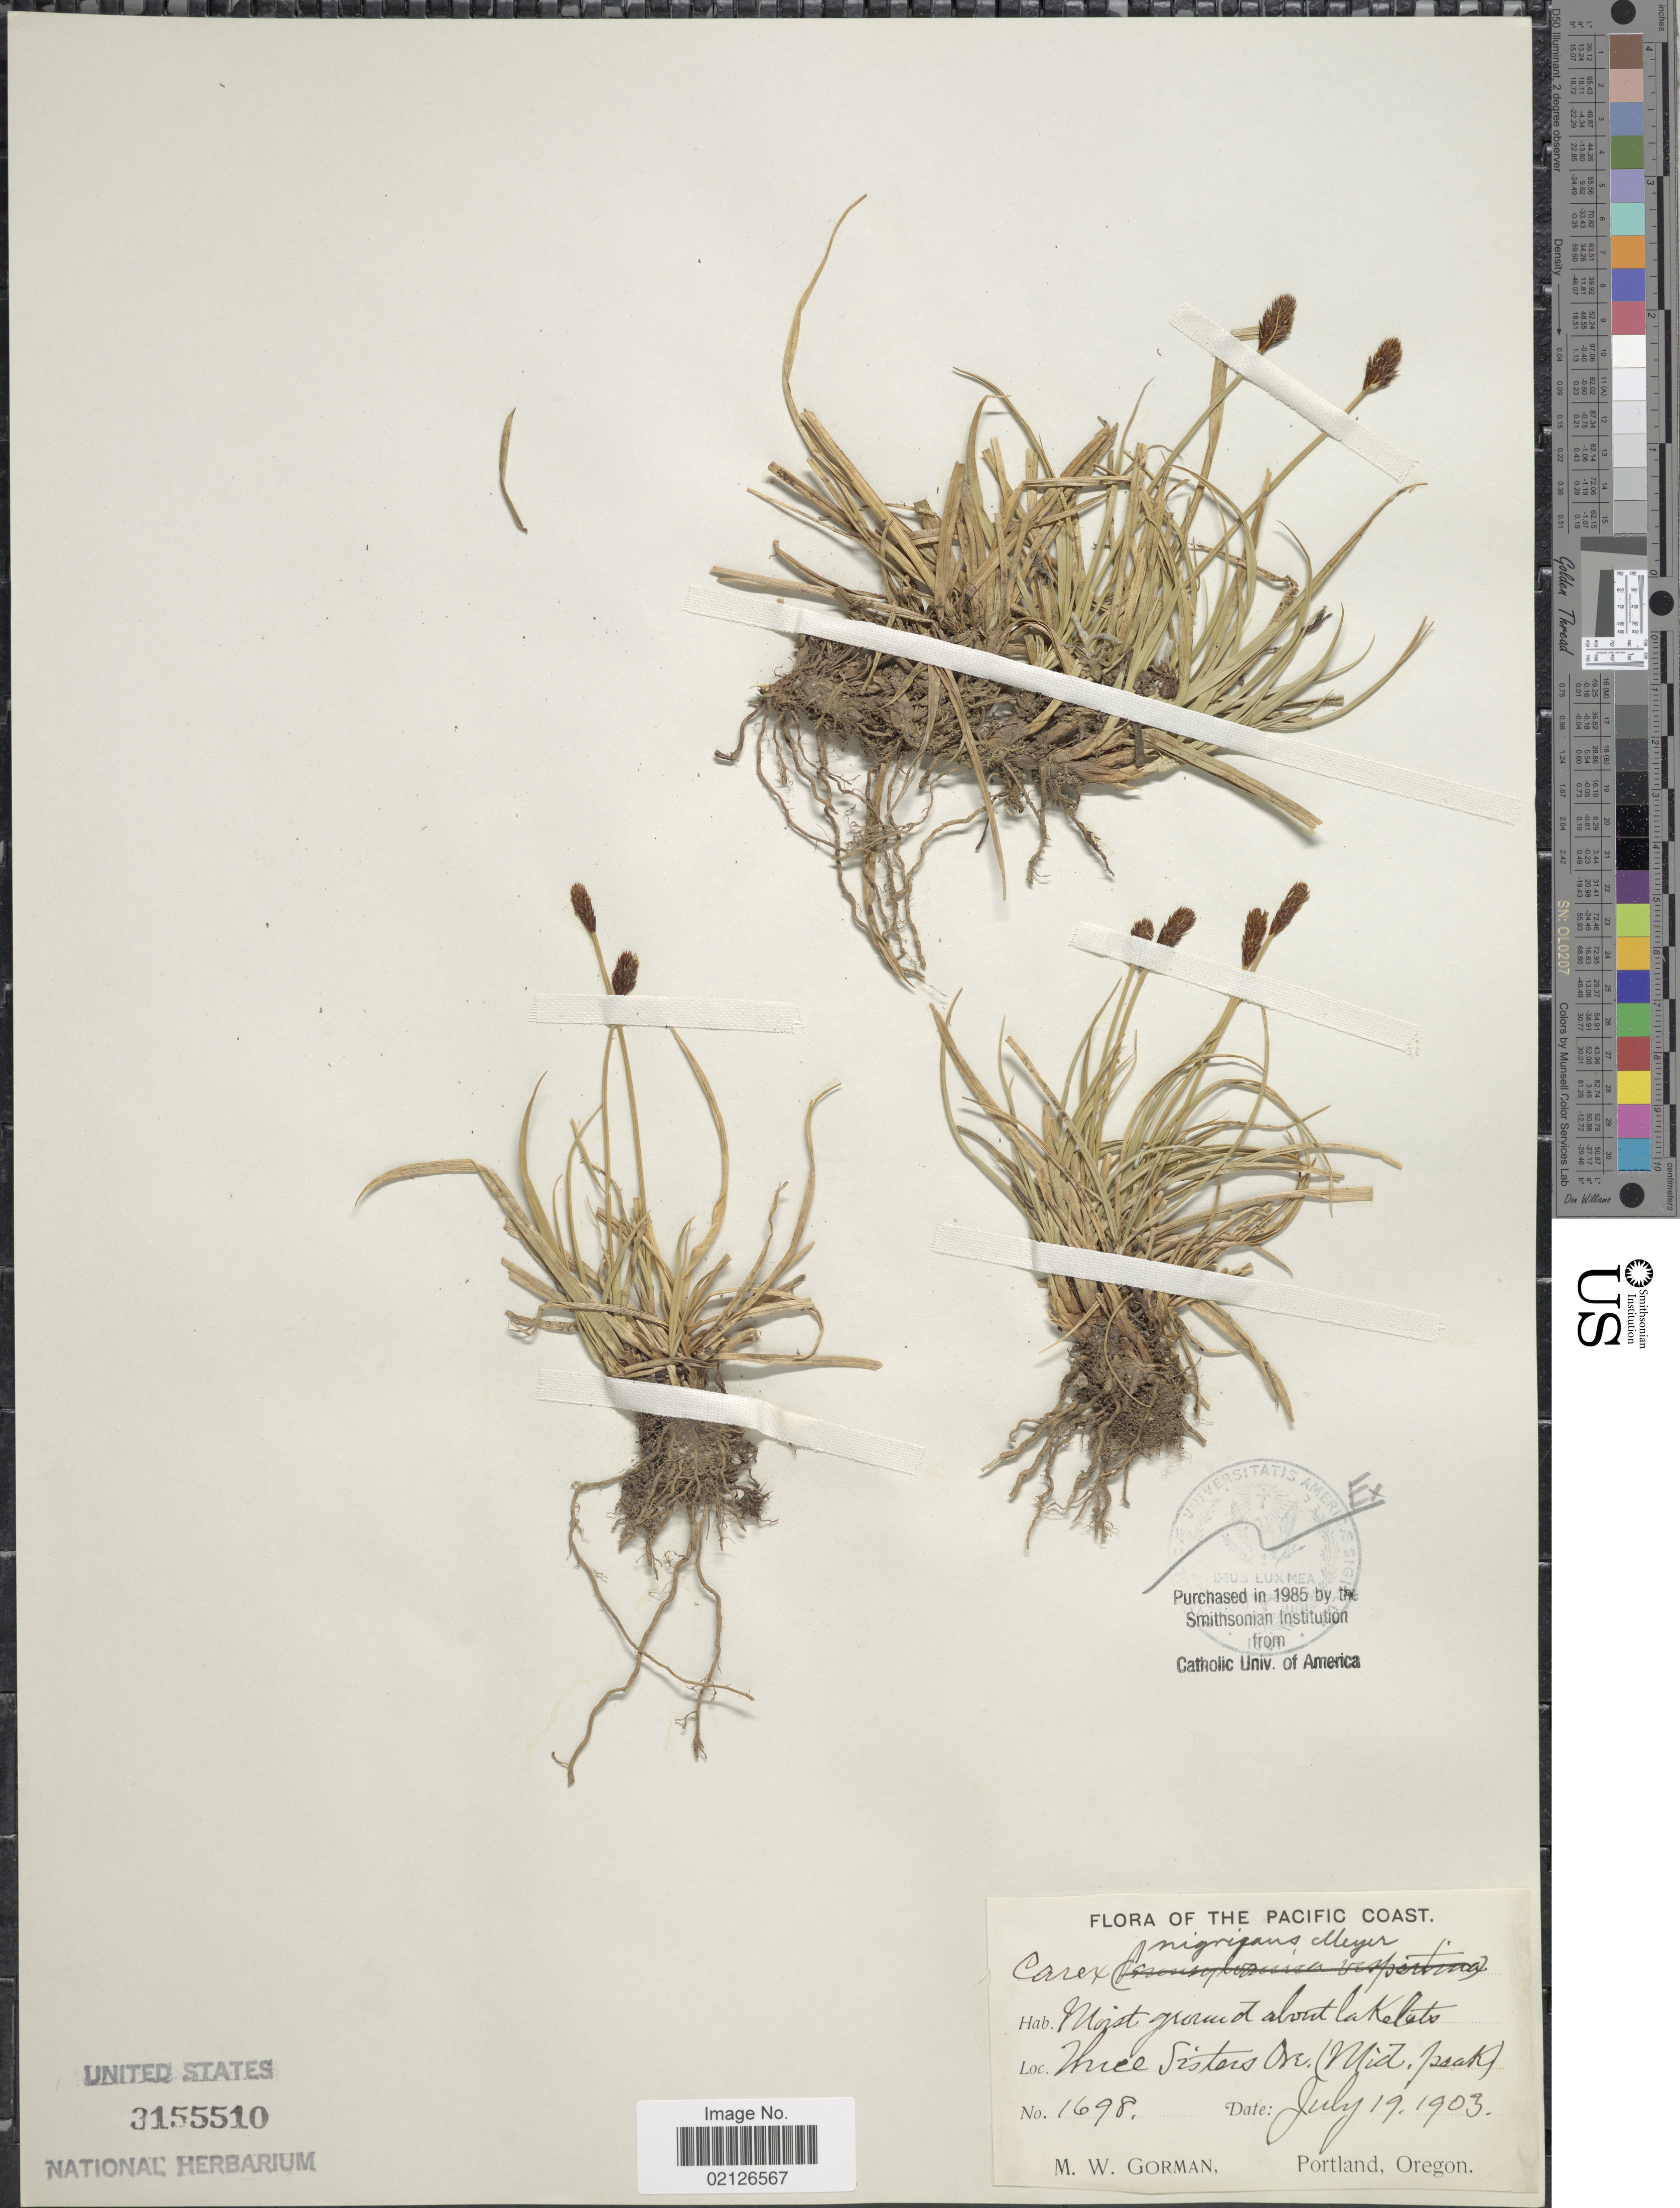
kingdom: Plantae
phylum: Tracheophyta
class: Liliopsida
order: Poales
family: Cyperaceae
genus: Carex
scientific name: Carex nigricans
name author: C.A. Mey.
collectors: M. W. Gorman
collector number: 1698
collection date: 1903-07-19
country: United States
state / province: Oregon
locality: Pacific Coast, moist ground about lakelets, Three Sisters (Mid. peak)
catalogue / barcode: US 3155510